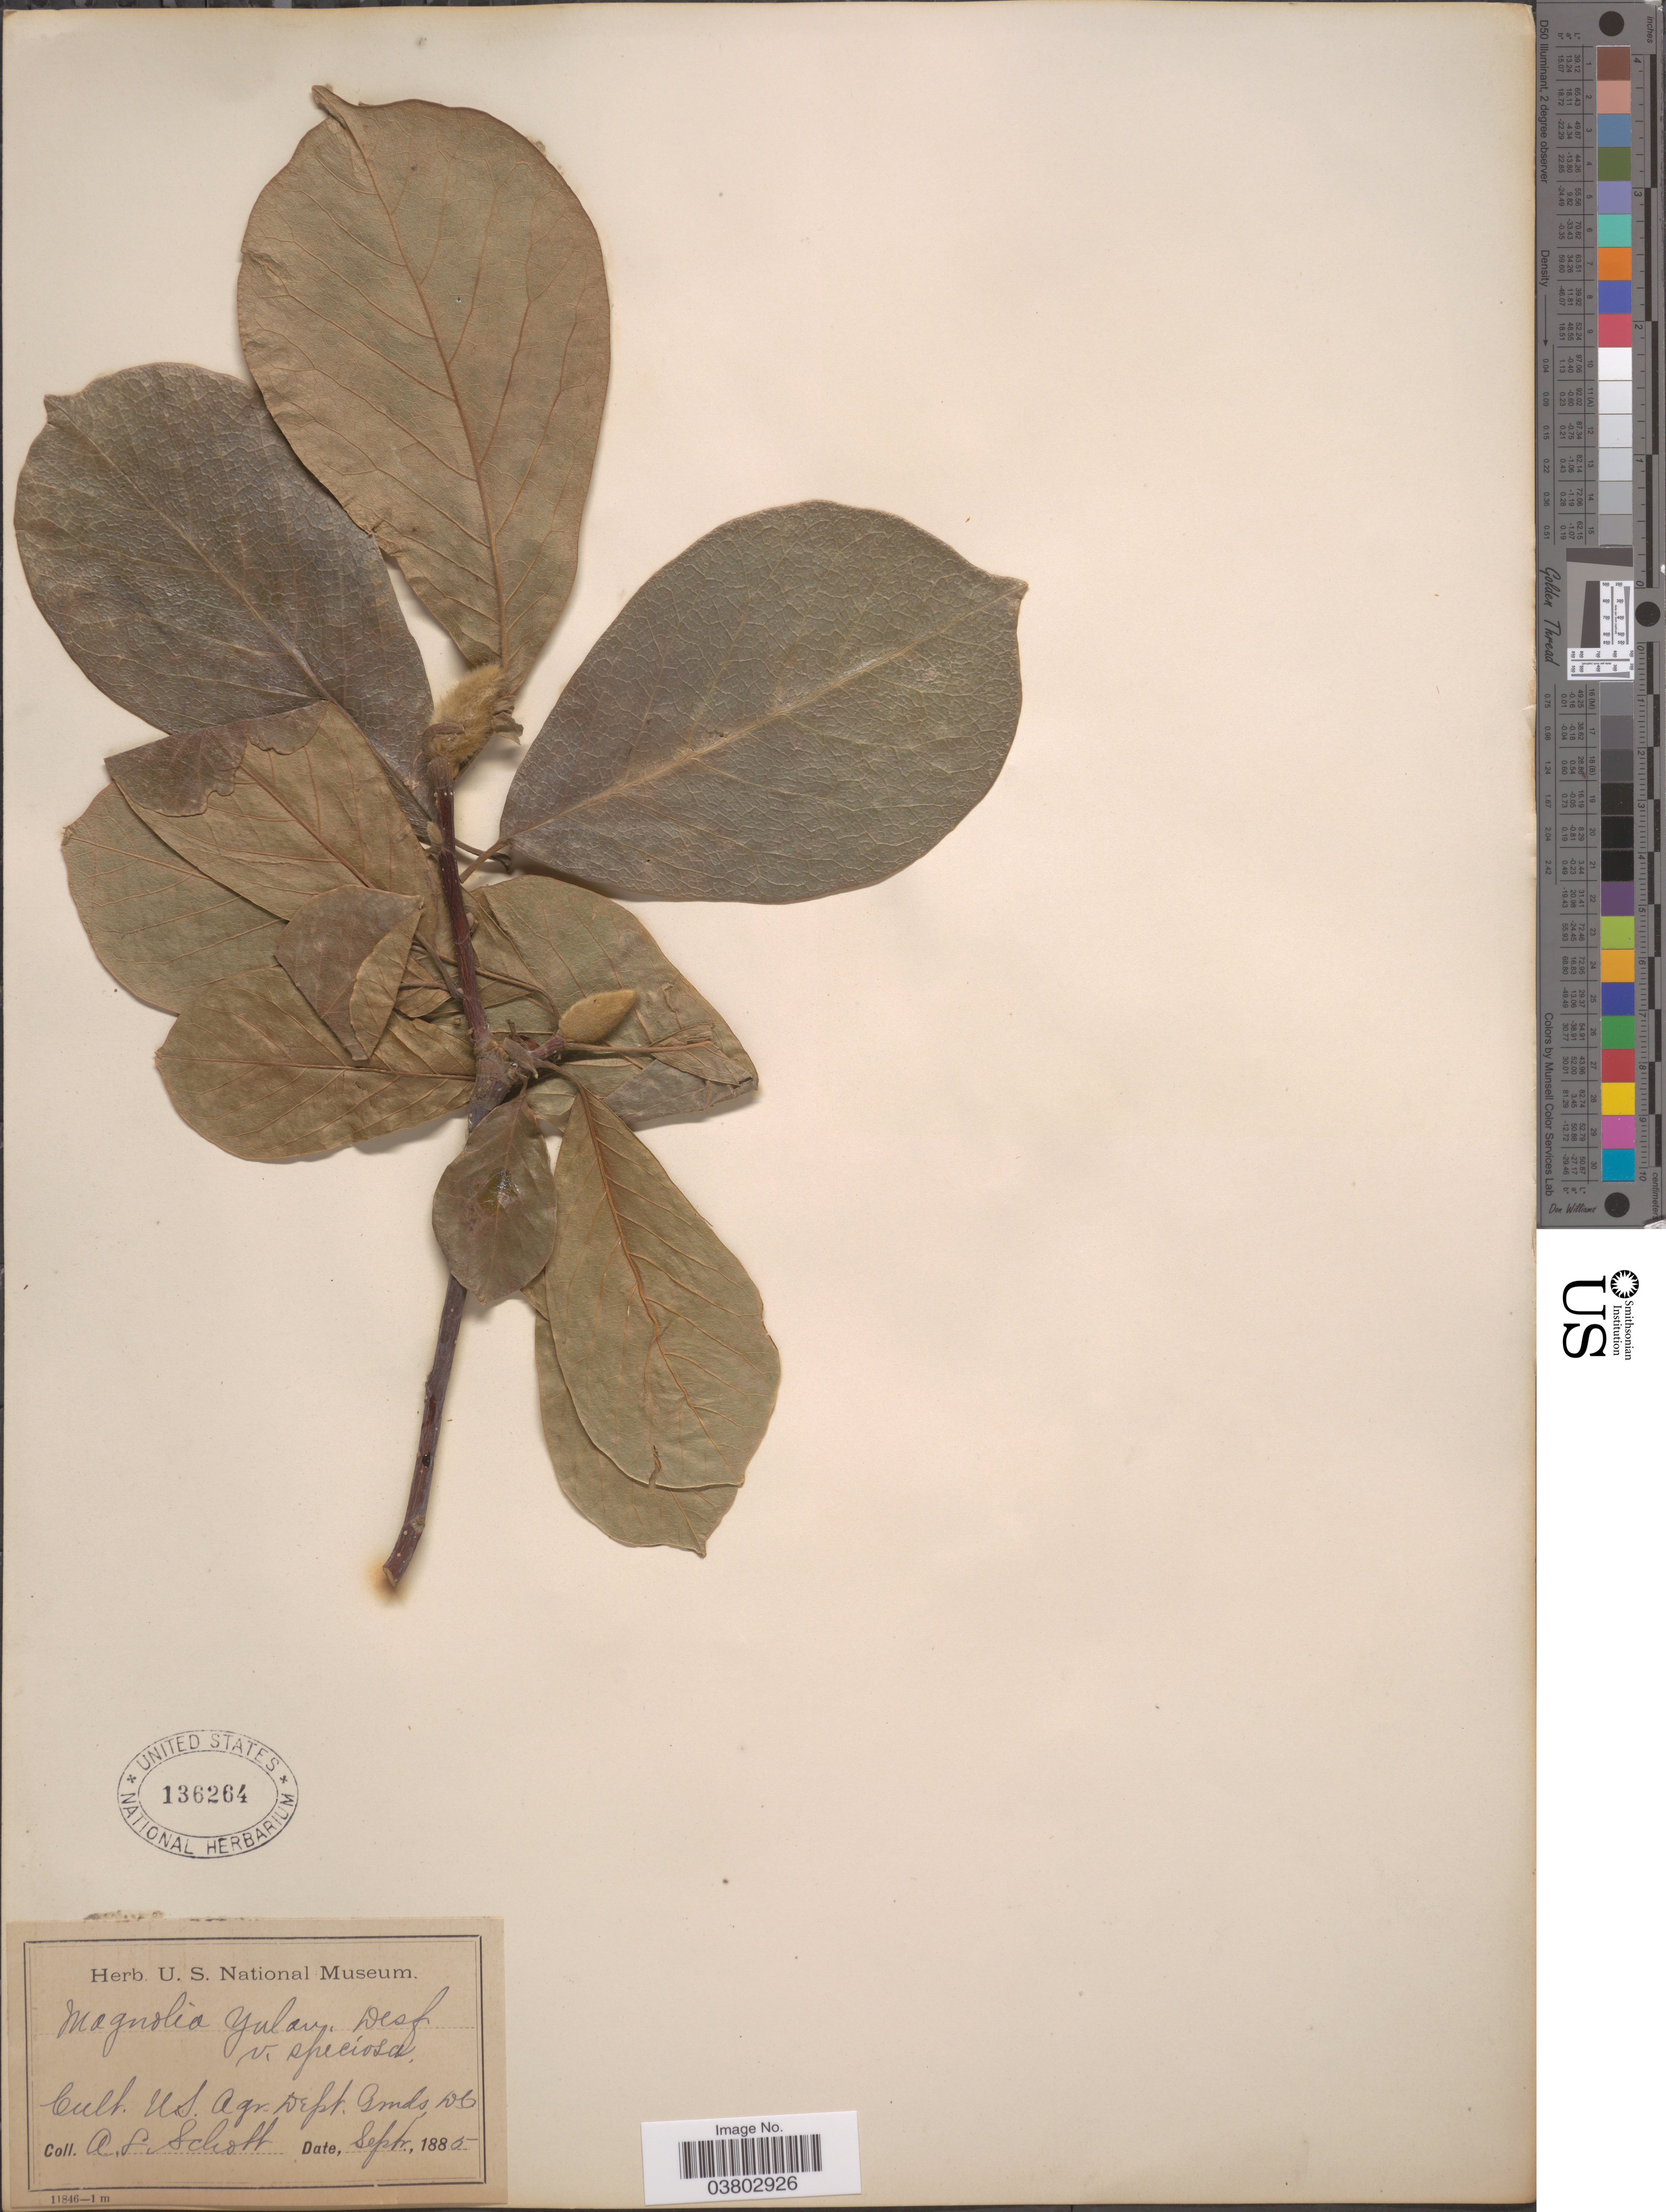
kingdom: Plantae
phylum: Tracheophyta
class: Magnoliopsida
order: Magnoliales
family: Magnoliaceae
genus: Magnolia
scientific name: Magnolia yulan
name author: Desf.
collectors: A. L. Schott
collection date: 1885-09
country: United States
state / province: District of Columbia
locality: U.S. Agr. Dept. Grnds.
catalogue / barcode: US 136264